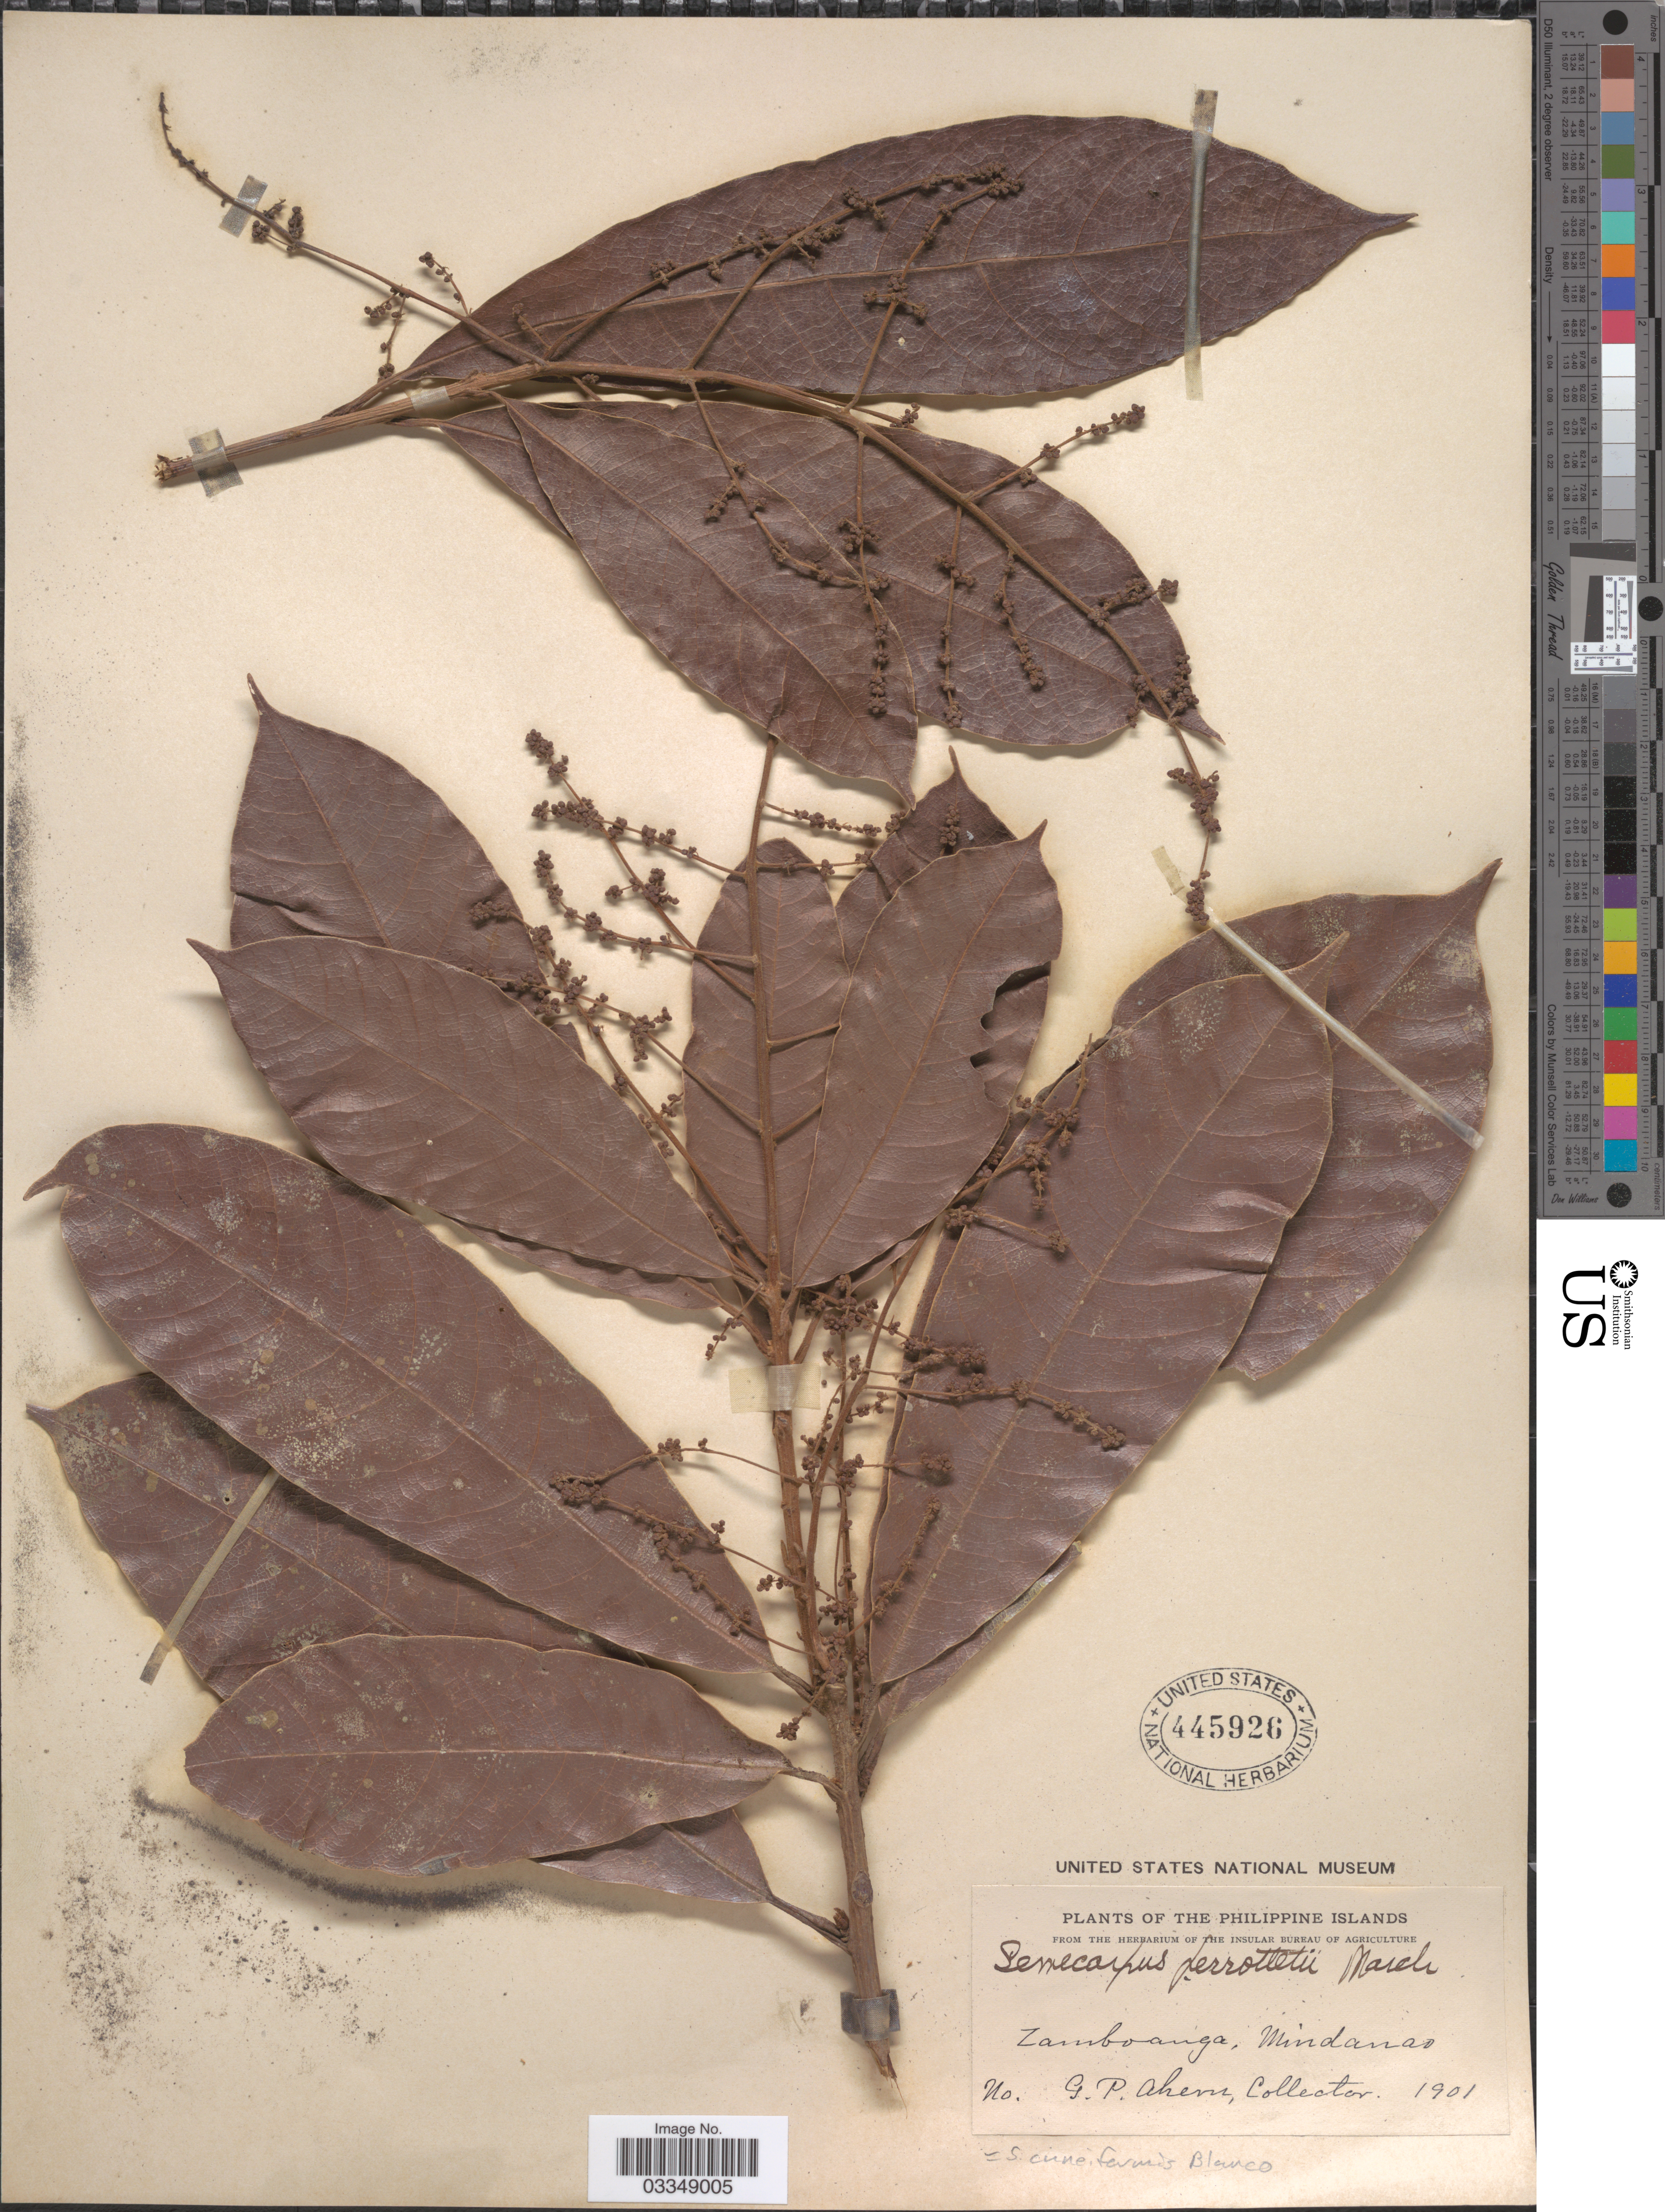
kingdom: Plantae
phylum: Tracheophyta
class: Magnoliopsida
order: Sapindales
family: Anacardiaceae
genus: Semecarpus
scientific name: Semecarpus cuneiformis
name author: Blanco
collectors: G. Ahern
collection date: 1901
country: Philippines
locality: The Philippine Islands. Zamboanga, Mindanao.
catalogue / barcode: US 445926